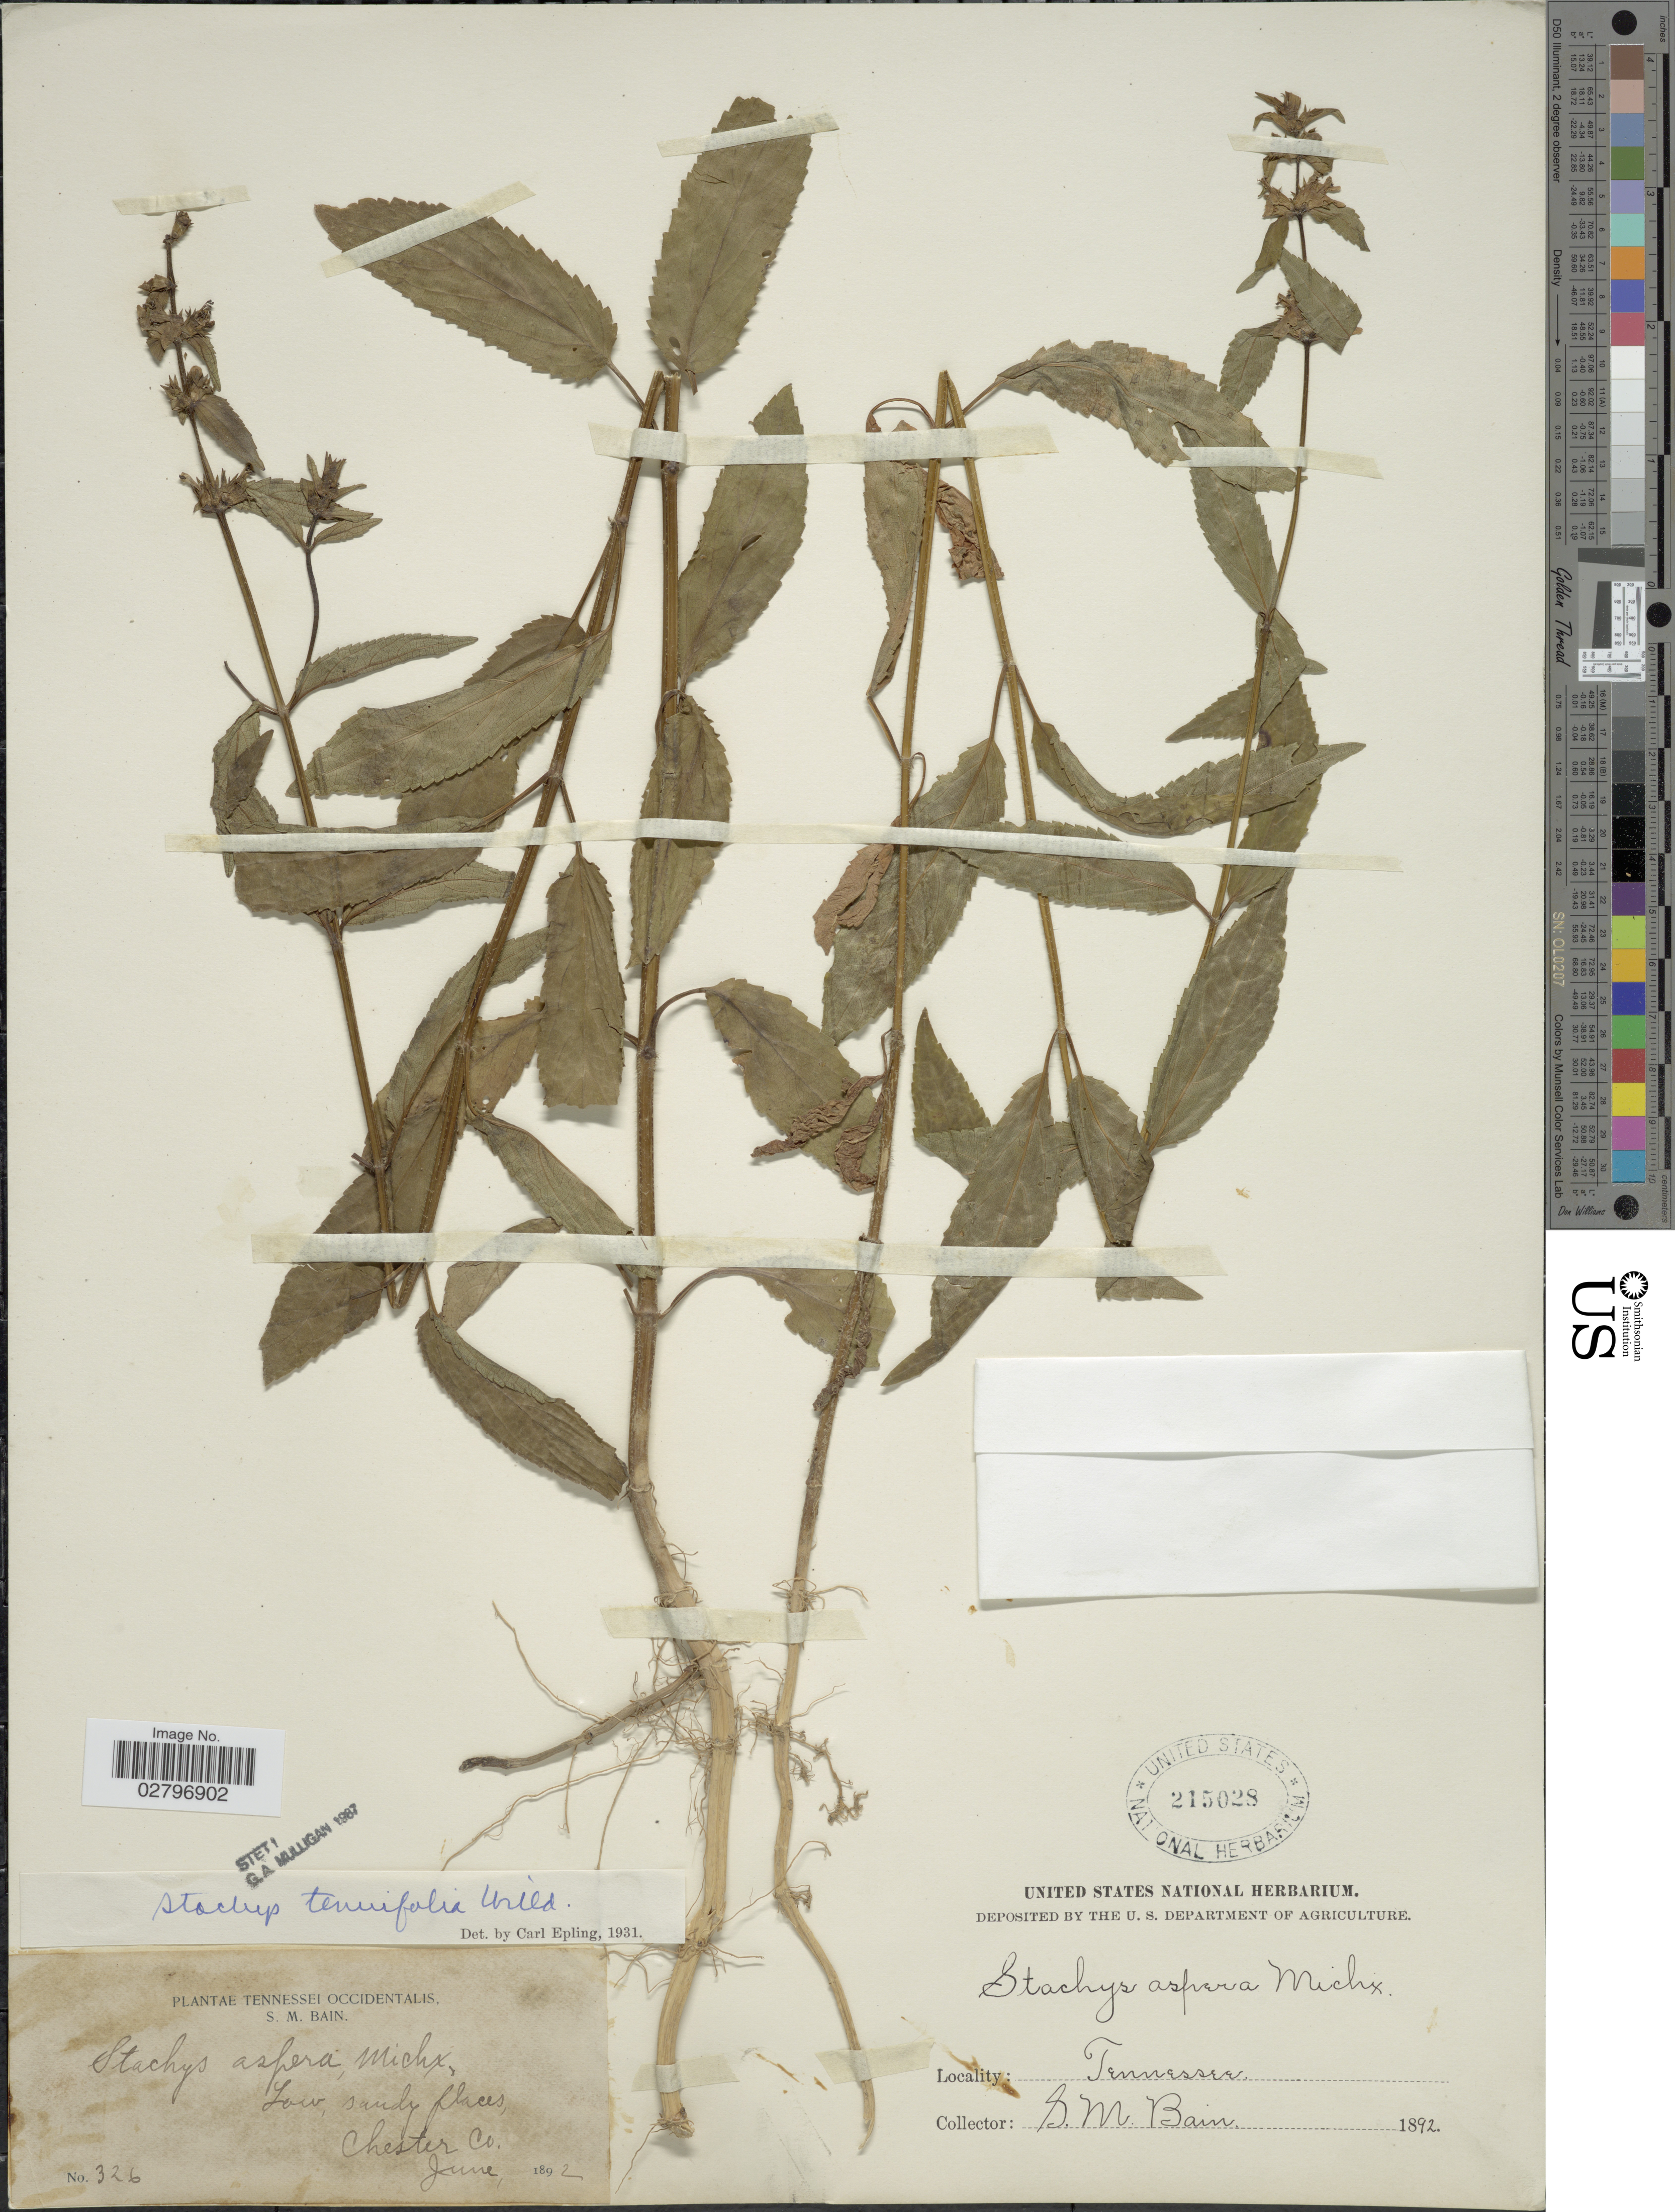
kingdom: Plantae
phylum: Tracheophyta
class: Magnoliopsida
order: Lamiales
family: Lamiaceae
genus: Stachys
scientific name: Stachys tenuifolia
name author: Willd.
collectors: S. M. Bain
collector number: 326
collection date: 1892-06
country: United States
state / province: Tennessee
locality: Tennessei Occidentalis. Chester Co.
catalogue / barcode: US 215028